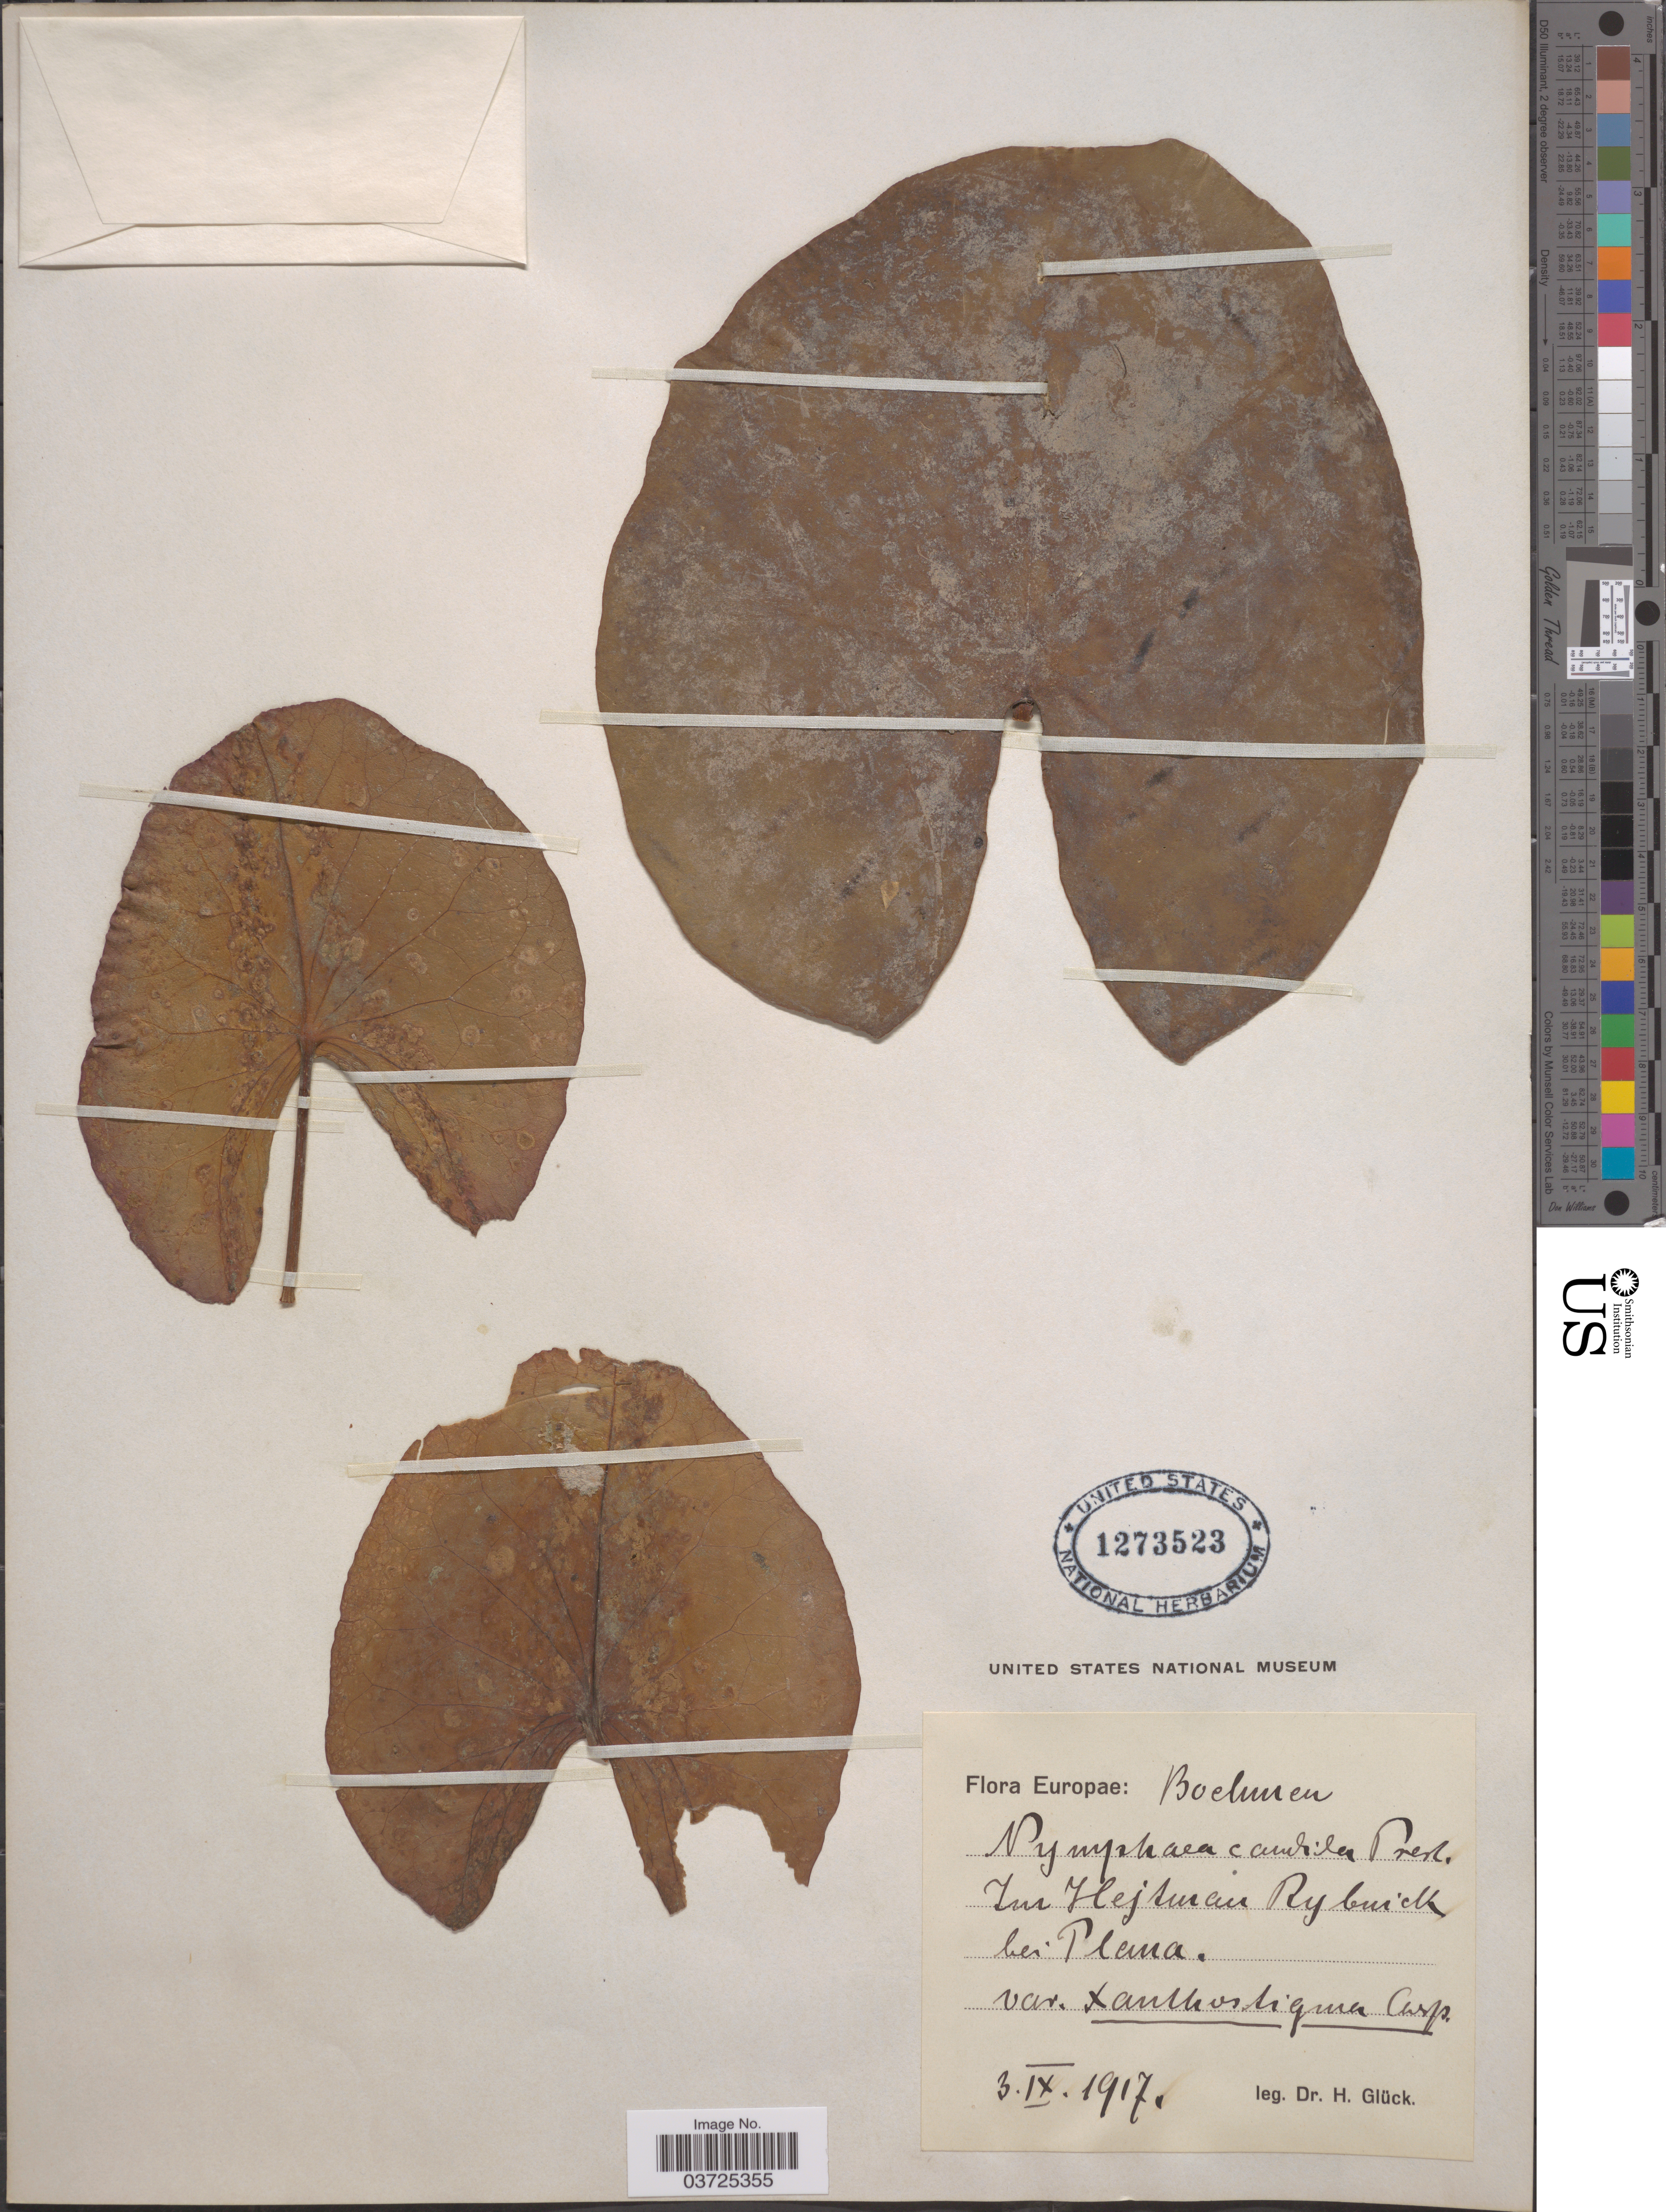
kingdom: Plantae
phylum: Tracheophyta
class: Magnoliopsida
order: Nymphaeales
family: Nymphaeaceae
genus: Nymphaea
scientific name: Nymphaea candida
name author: J. Presl & C. Presl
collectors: H. Glück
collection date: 1917-09-03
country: Czechia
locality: Europae: Boehmen. Im Hejturcur Rybuicl bei Plana. [interpreted]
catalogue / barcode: US 1273523